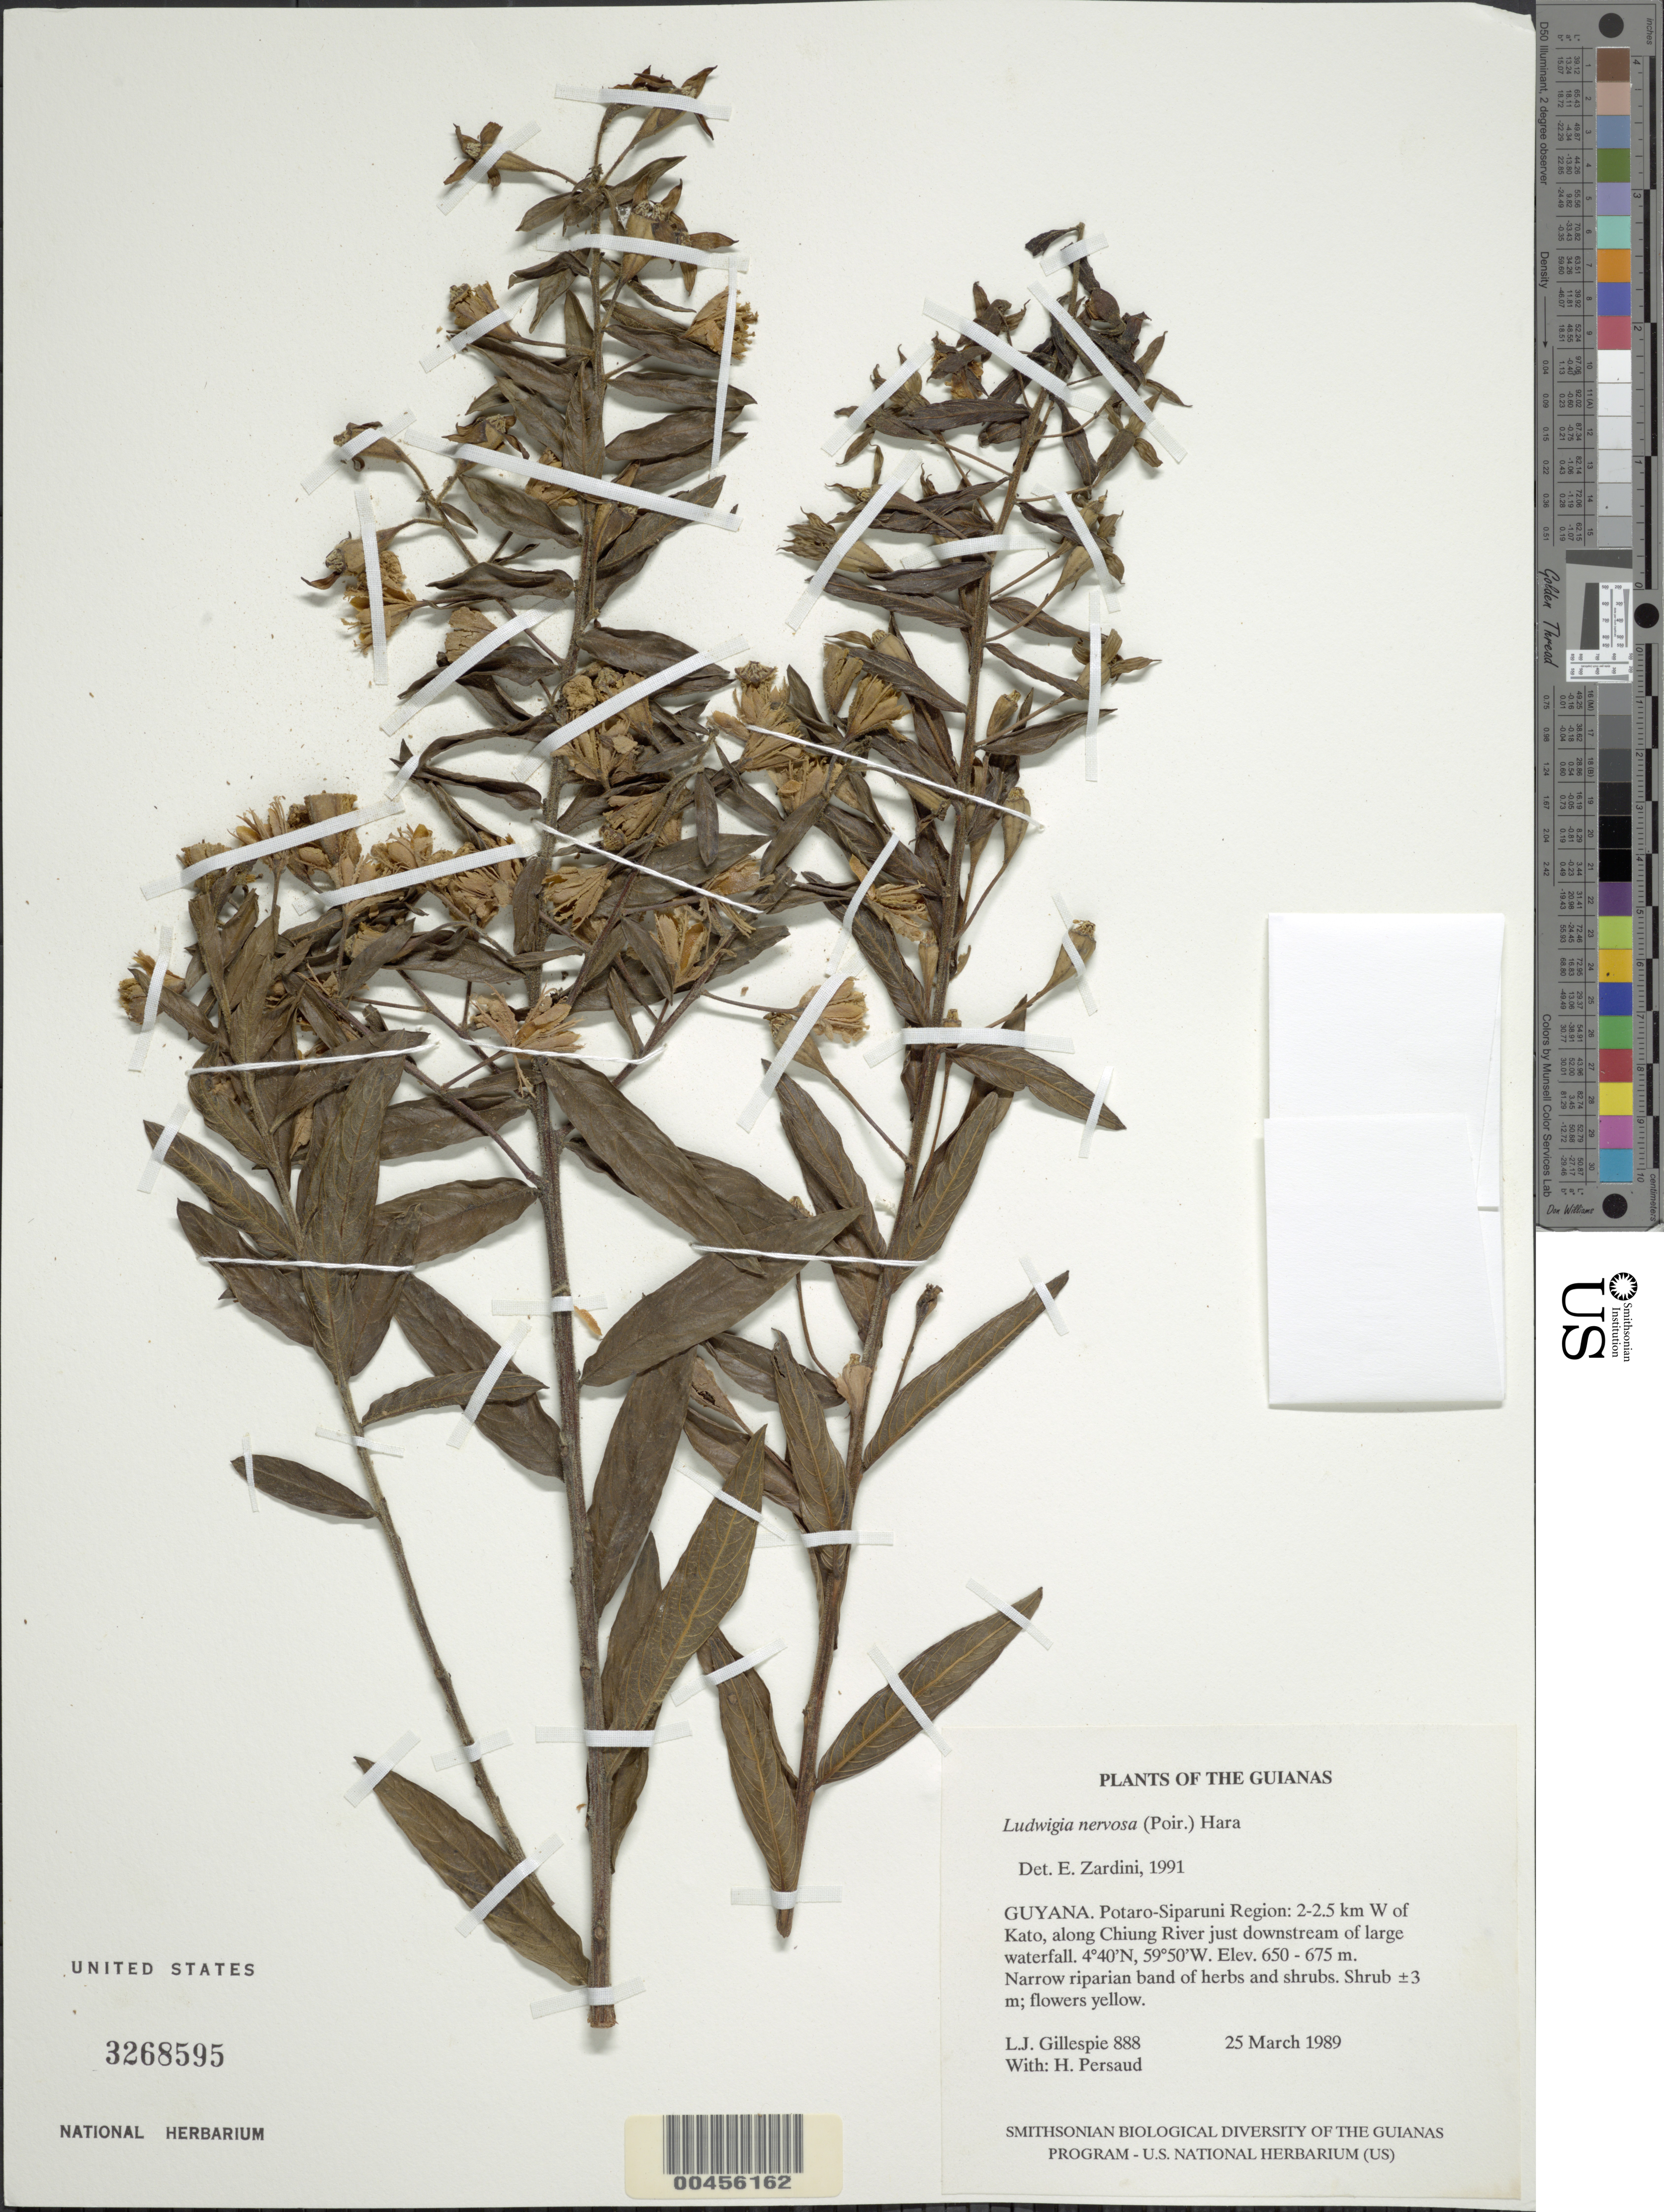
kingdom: Plantae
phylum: Tracheophyta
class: Magnoliopsida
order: Myrtales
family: Onagraceae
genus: Ludwigia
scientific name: Ludwigia nervosa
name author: (Poir.) H. Hara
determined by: Zardini, E. M.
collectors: L. J. Gillespie & H. Persaud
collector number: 888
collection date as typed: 25 March 1989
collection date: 1989-03-25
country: Guyana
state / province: Potaro-Siparuni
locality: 2-2.5 km W of Kato, along Chiung River just downstream of large waterfall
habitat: Narrow riparian band of herbs and shrubs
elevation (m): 650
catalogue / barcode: US 3268595